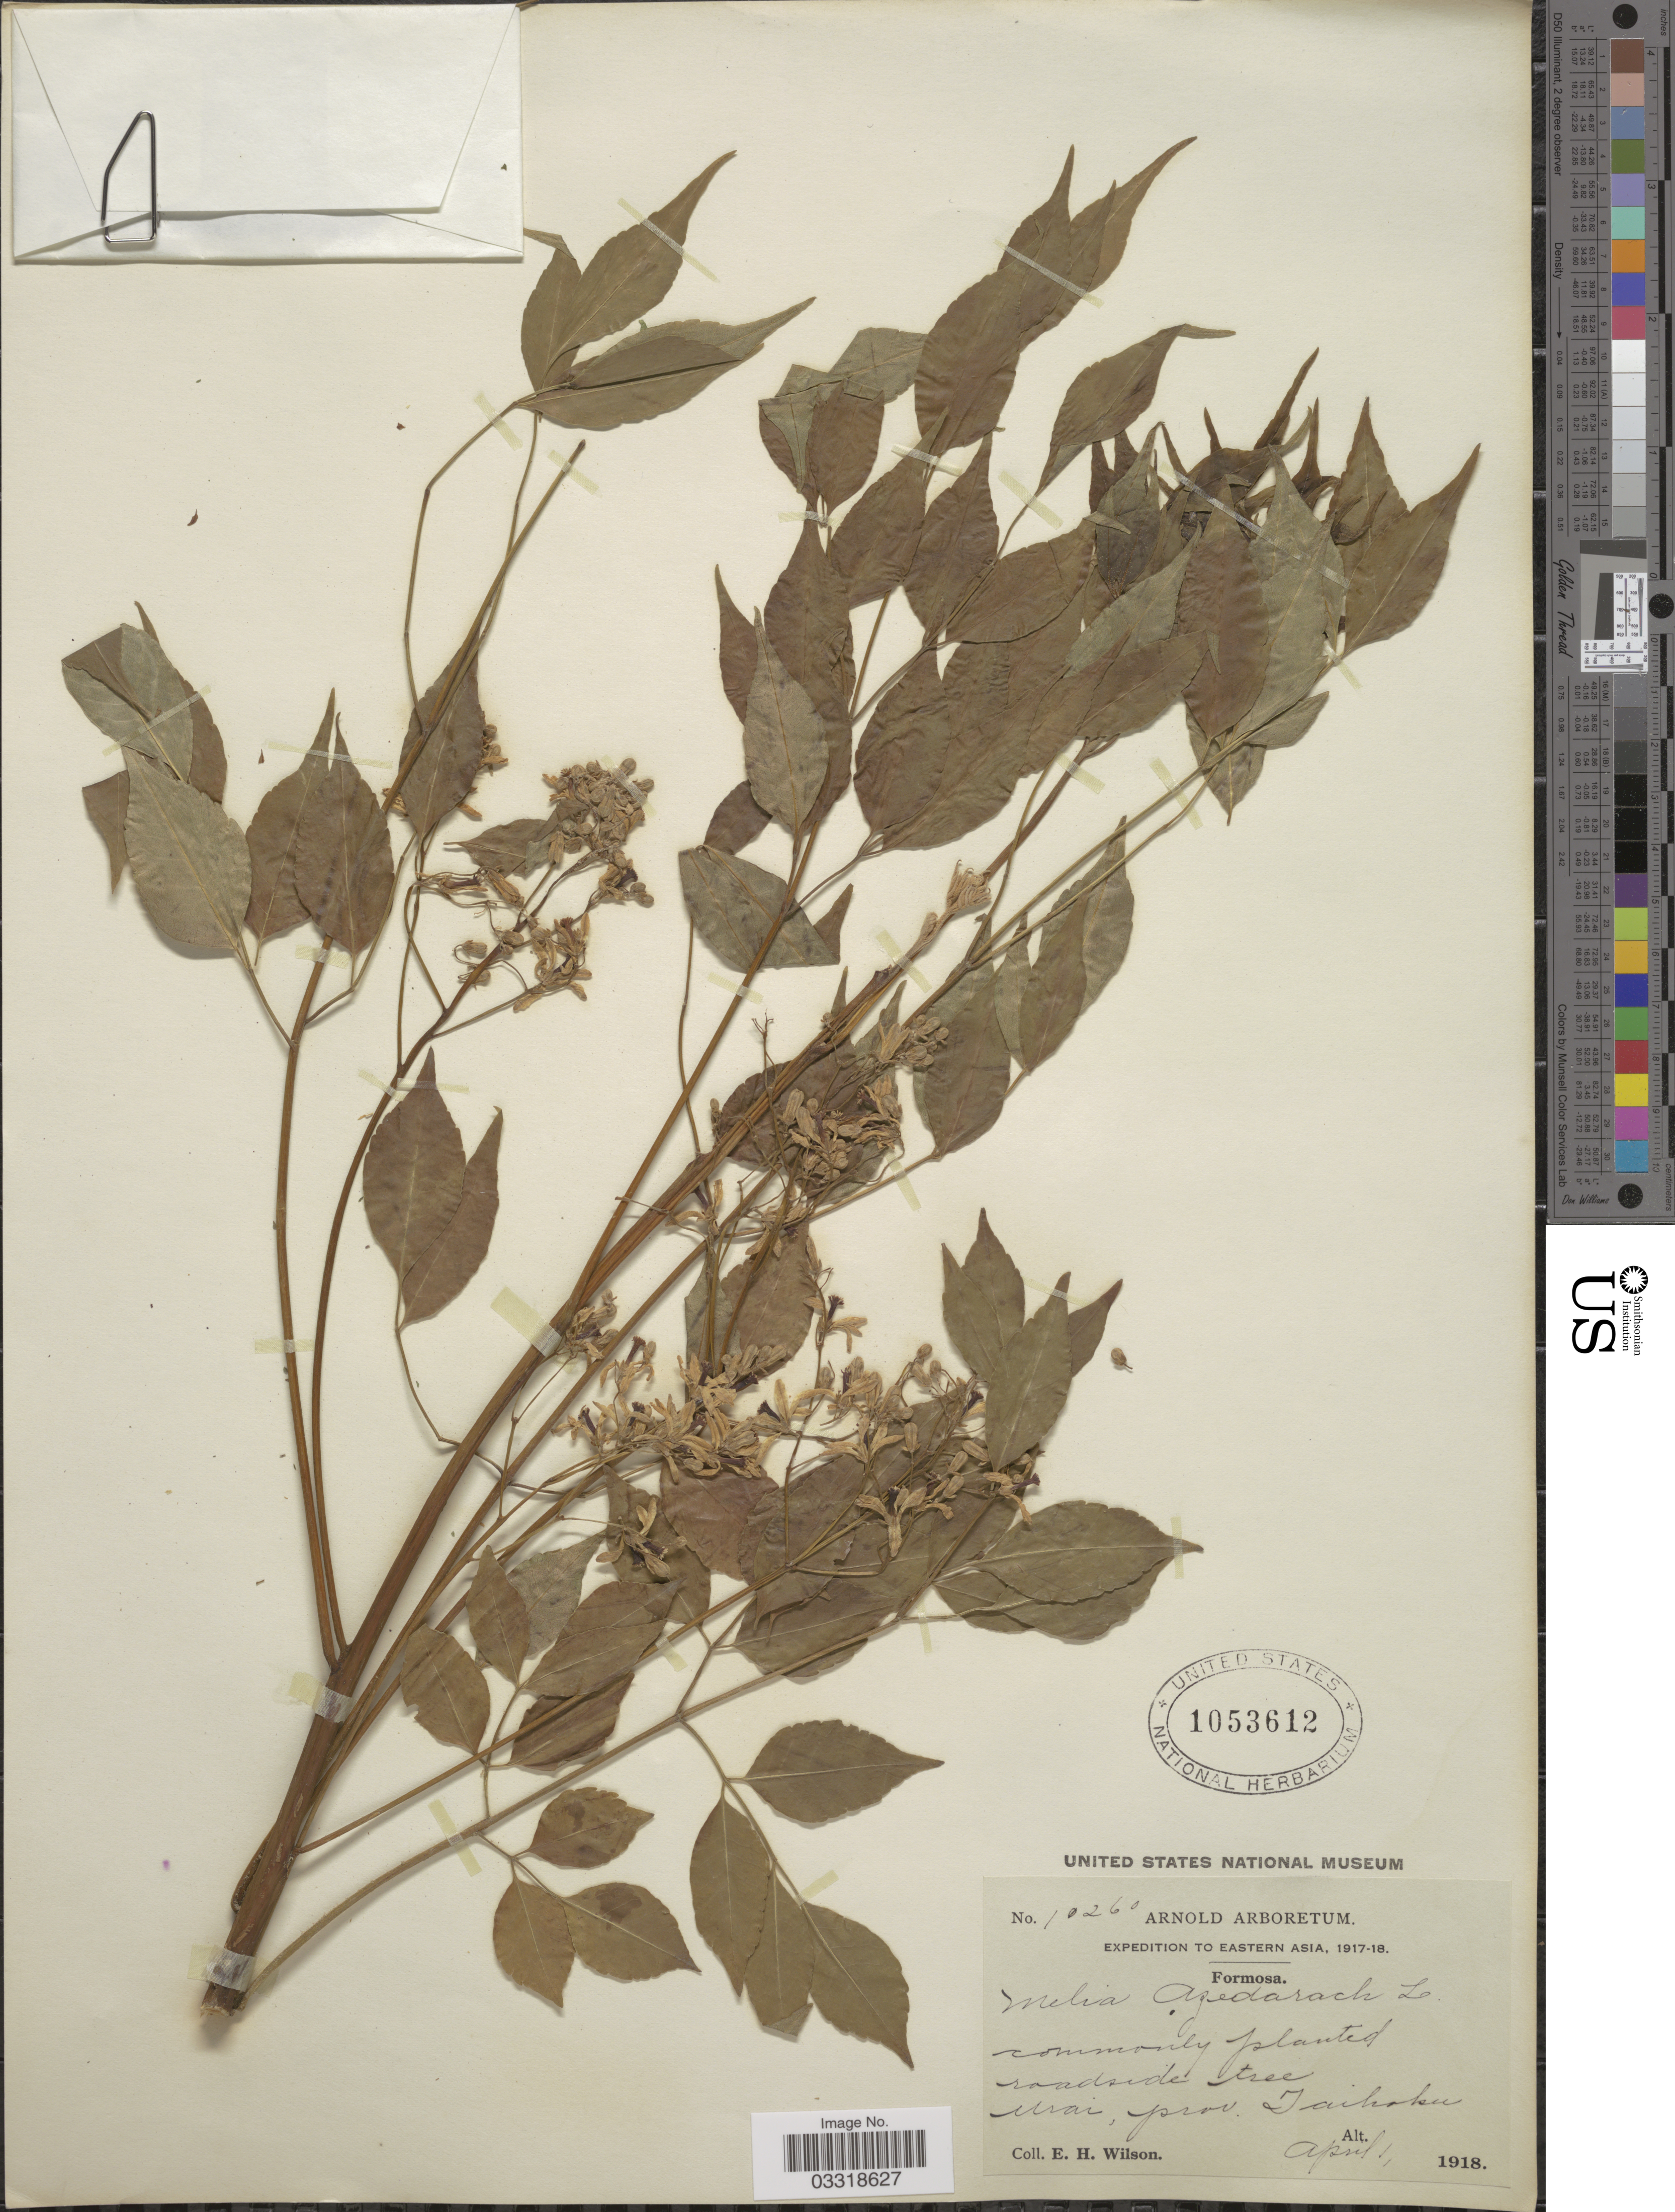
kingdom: Plantae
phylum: Tracheophyta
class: Magnoliopsida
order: Sapindales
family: Meliaceae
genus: Melia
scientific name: Melia azedarach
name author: L.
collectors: E. Wilson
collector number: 10260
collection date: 1918-04-01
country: Taiwan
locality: Eastern Asia. Formosa. Urai, prov. Taihoku.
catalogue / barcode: US 1053612